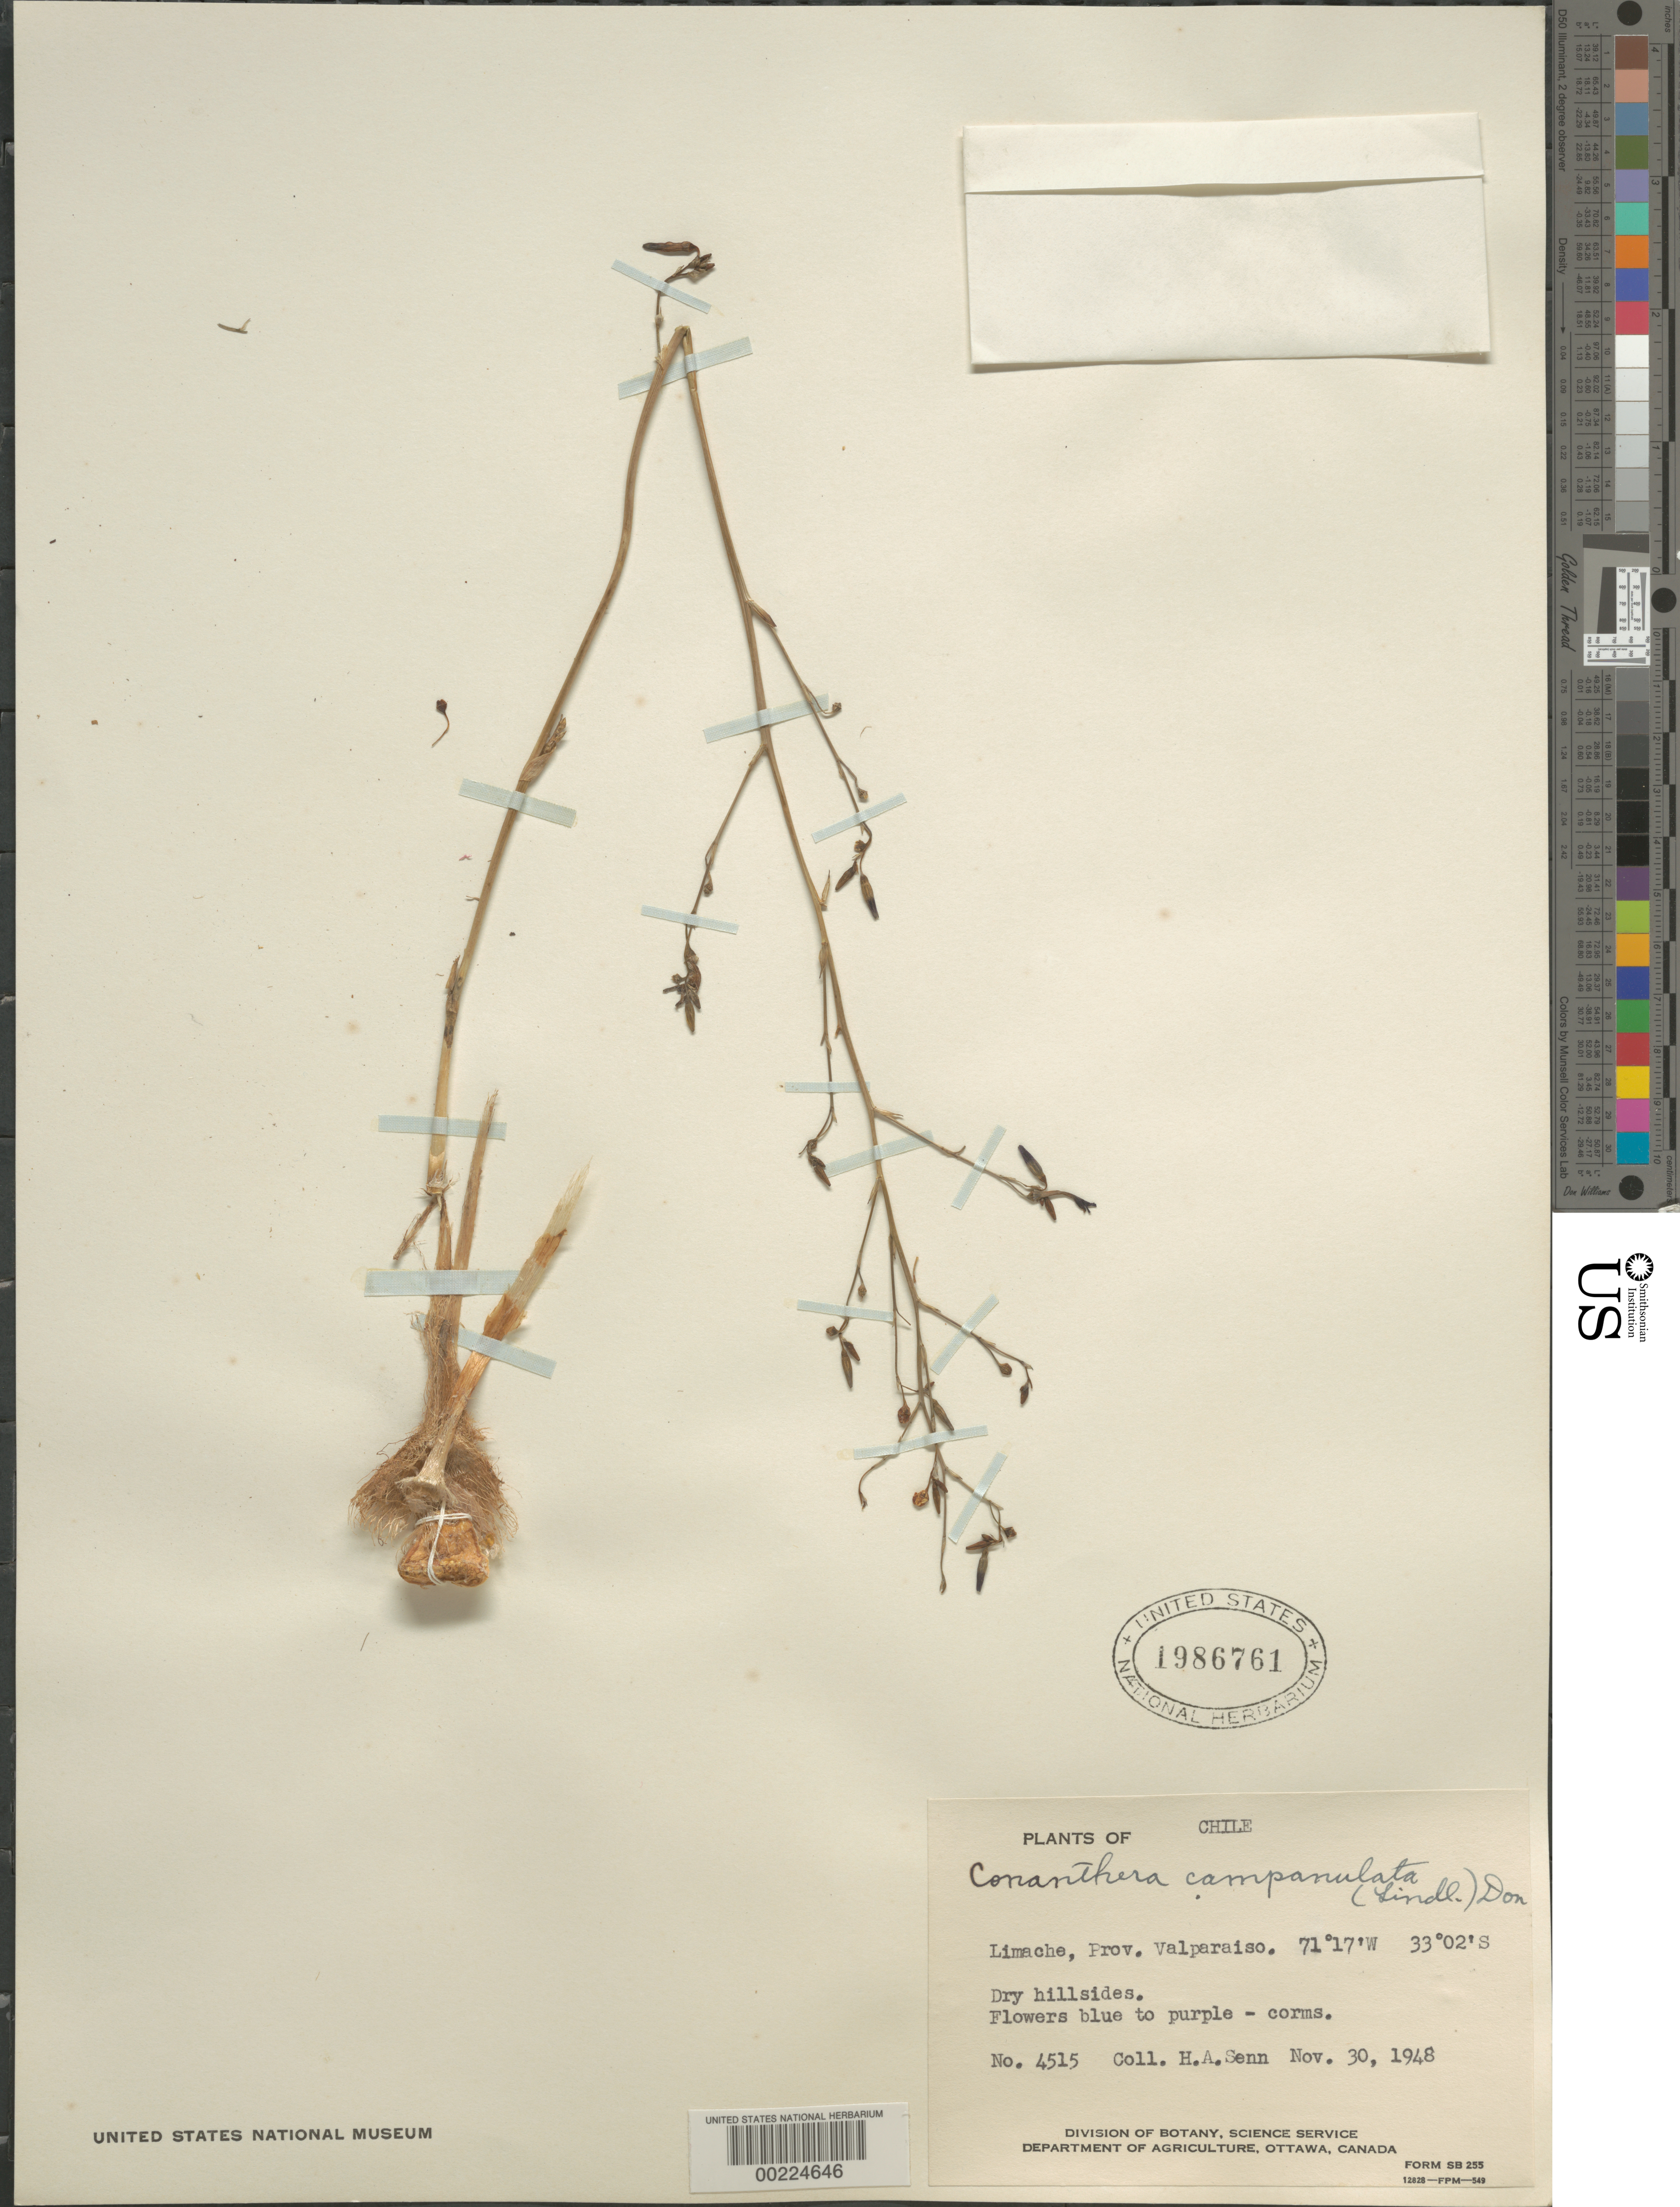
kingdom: Plantae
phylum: Tracheophyta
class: Liliopsida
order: Asparagales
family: Tecophilaeaceae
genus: Conanthera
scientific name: Conanthera campanulata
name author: Lindl.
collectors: H. A. Senn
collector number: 4515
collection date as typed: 30 Nov 1948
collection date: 1948-11-30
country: Chile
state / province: Valparaíso (V)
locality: Limache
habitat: Dry hillsides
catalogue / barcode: US 1986761